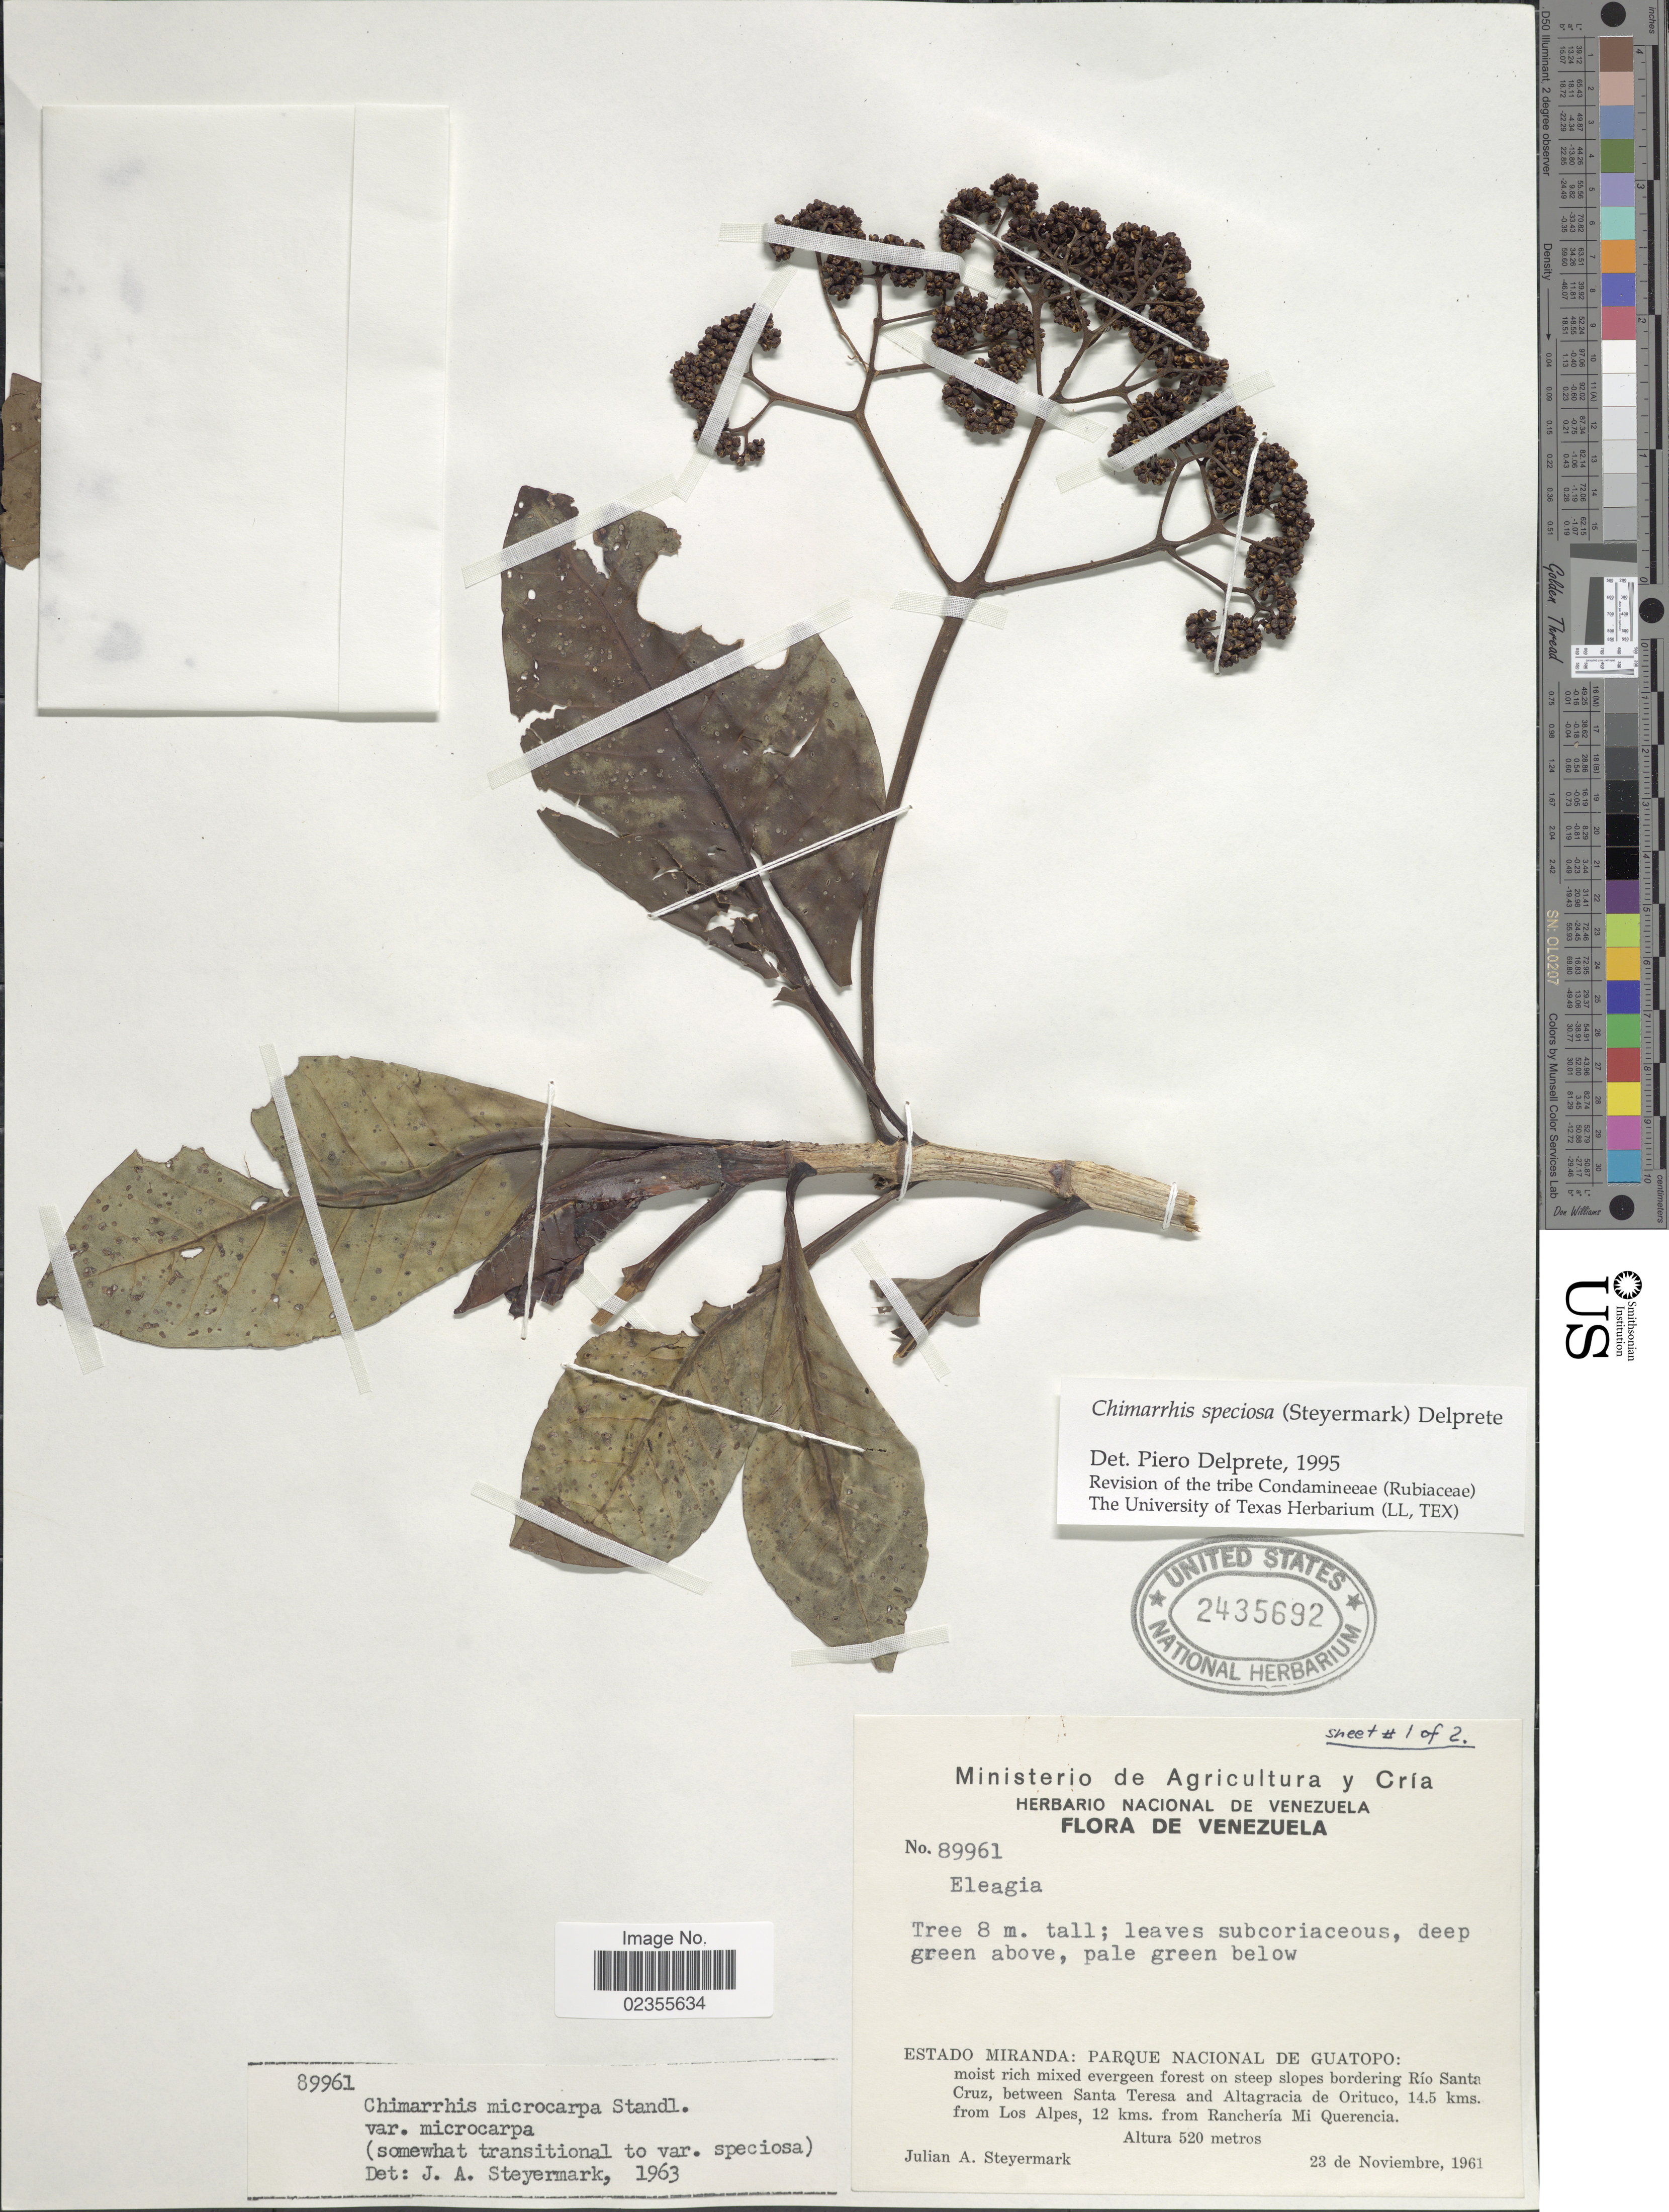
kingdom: Plantae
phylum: Tracheophyta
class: Magnoliopsida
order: Gentianales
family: Rubiaceae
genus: Chimarrhis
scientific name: Chimarrhis speciosa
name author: (Steyerm.) Delprete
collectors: J. Steyermark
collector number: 89961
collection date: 1961-11-23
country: Venezuela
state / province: Miranda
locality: Parque Nacional de Guatopo. On steep slopes bordering Rio Santa Cruz, between Santa Teresa and Altagracia de Orituco, 14.5 kms. from Los Alpes, 12 kms from Rancheria Mi Querencia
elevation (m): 520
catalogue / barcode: US 2435692